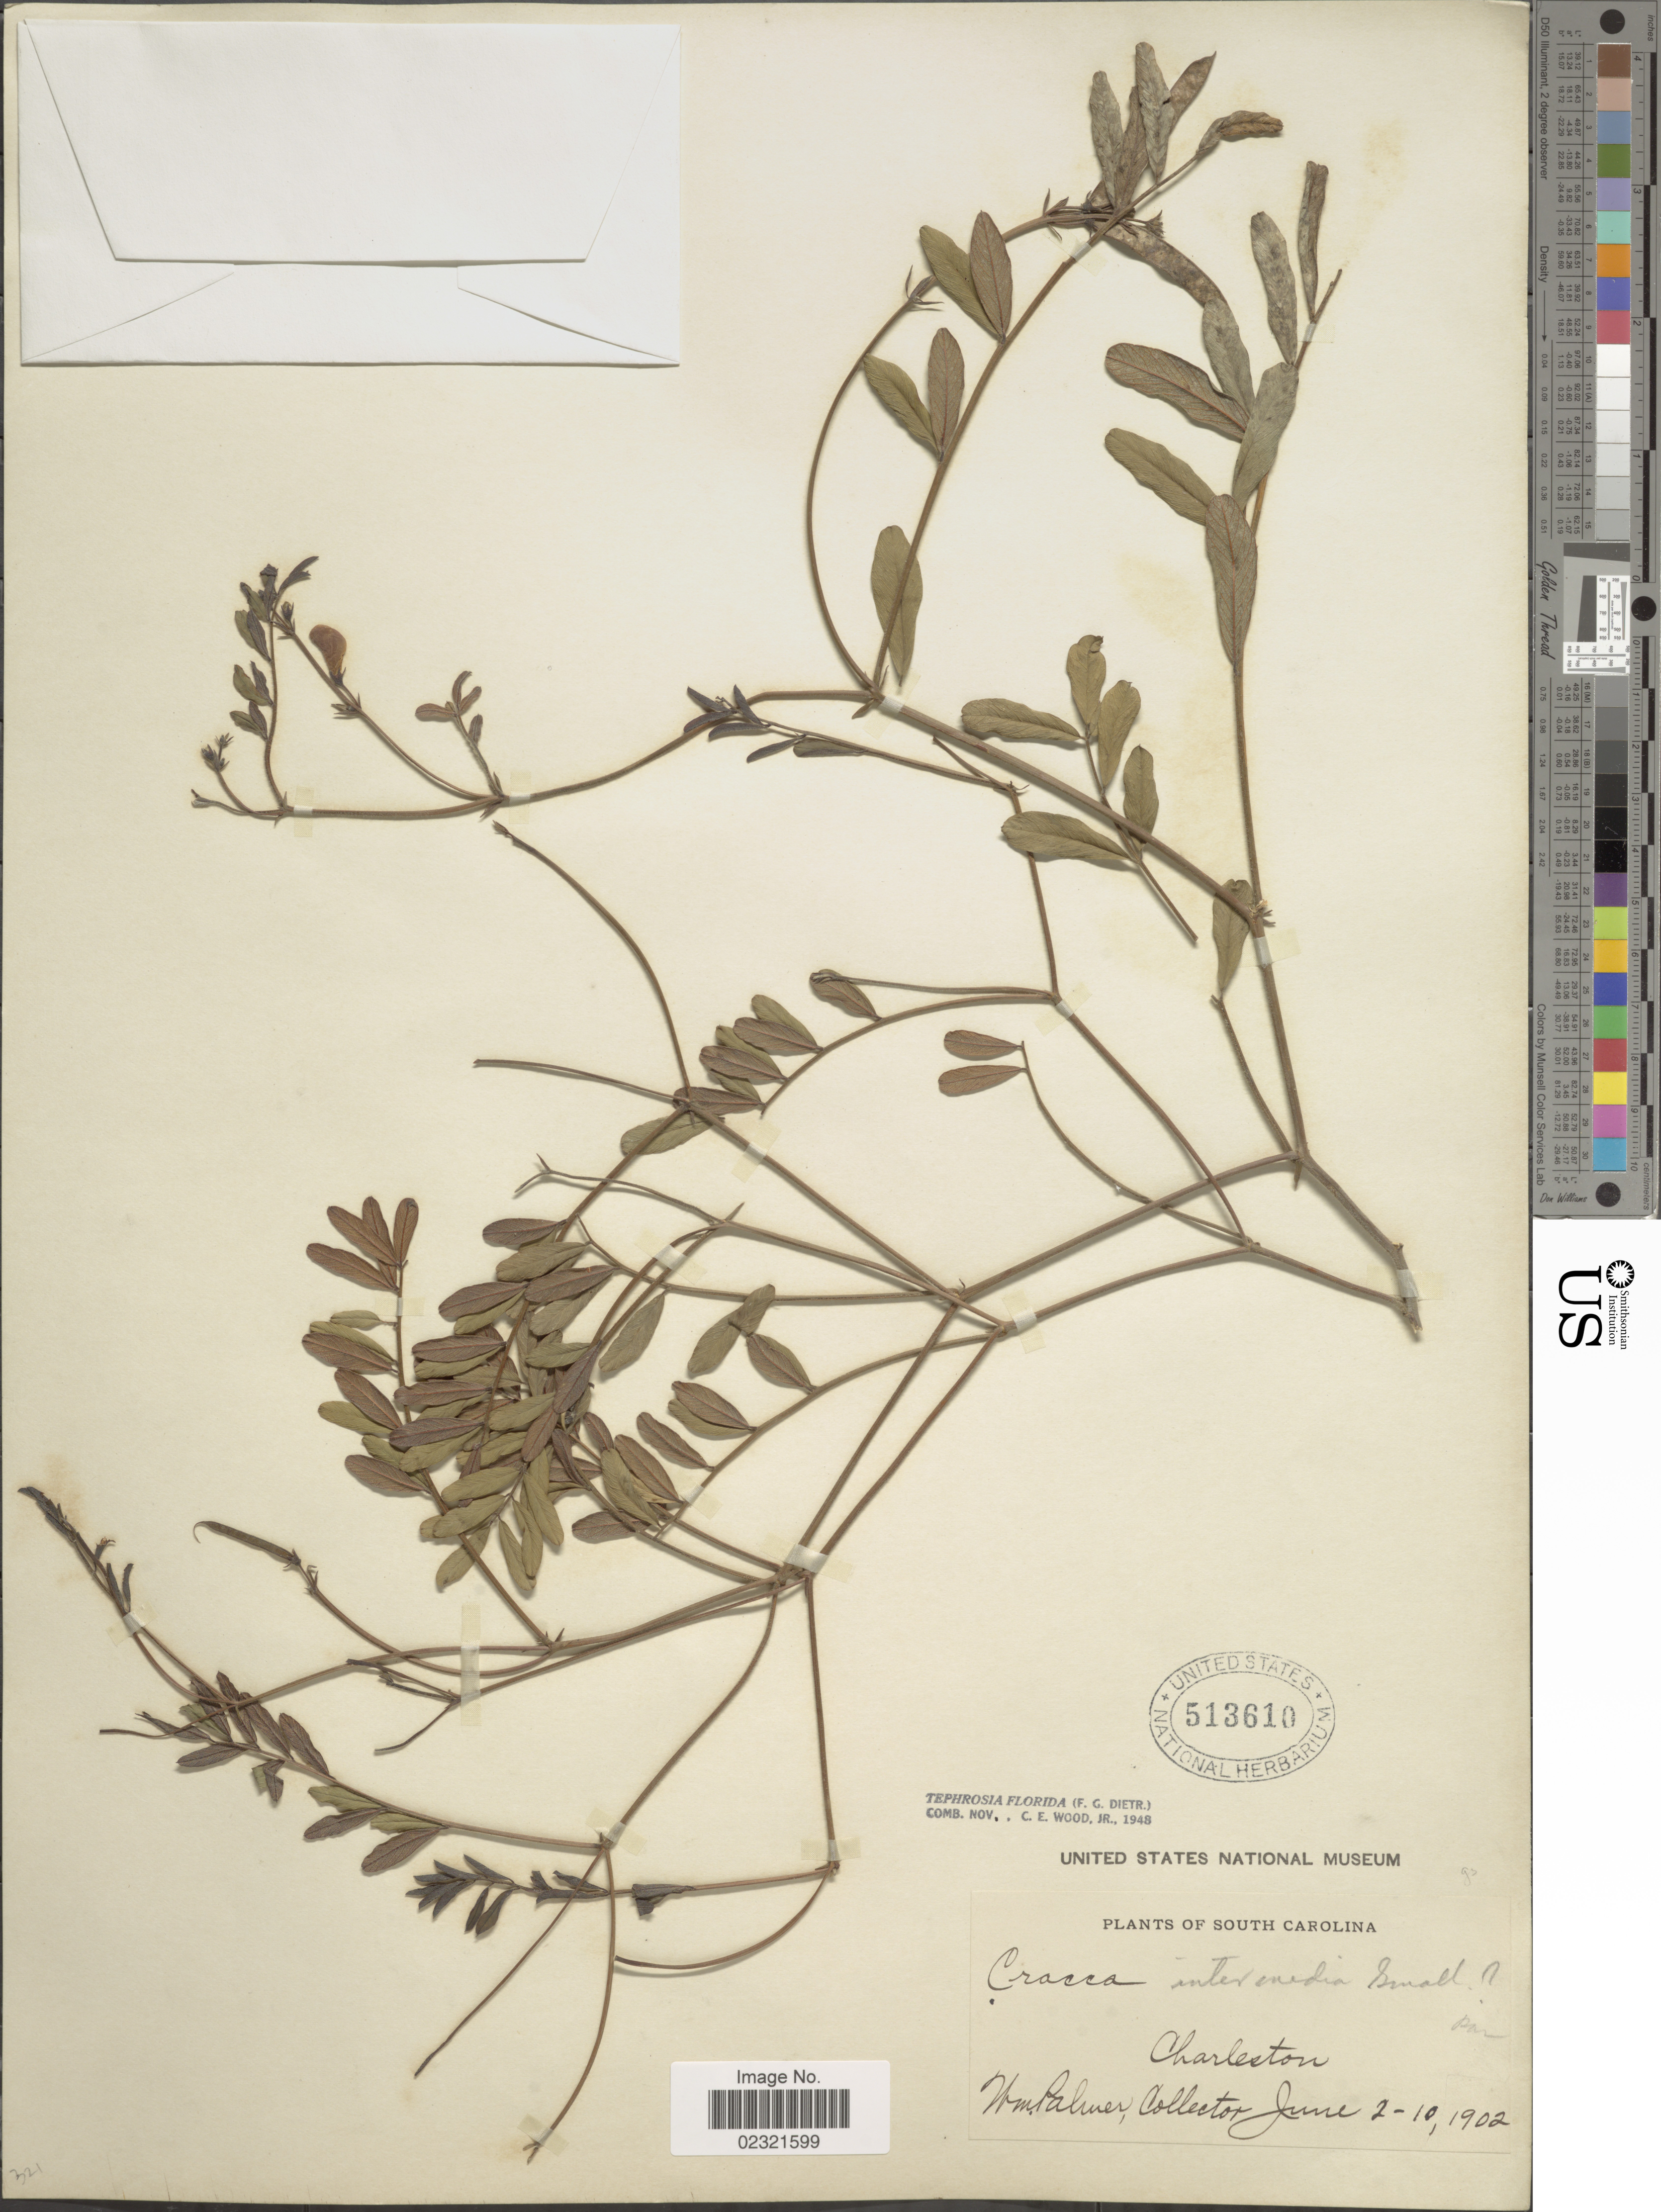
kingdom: Plantae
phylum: Tracheophyta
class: Magnoliopsida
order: Fabales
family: Fabaceae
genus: Tephrosia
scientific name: Tephrosia florida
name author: (Dietr.) C.E. Wood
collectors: W. M. Palmer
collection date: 1902-06-02/1902-06-10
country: United States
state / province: South Carolina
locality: Charleston.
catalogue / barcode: US 513610